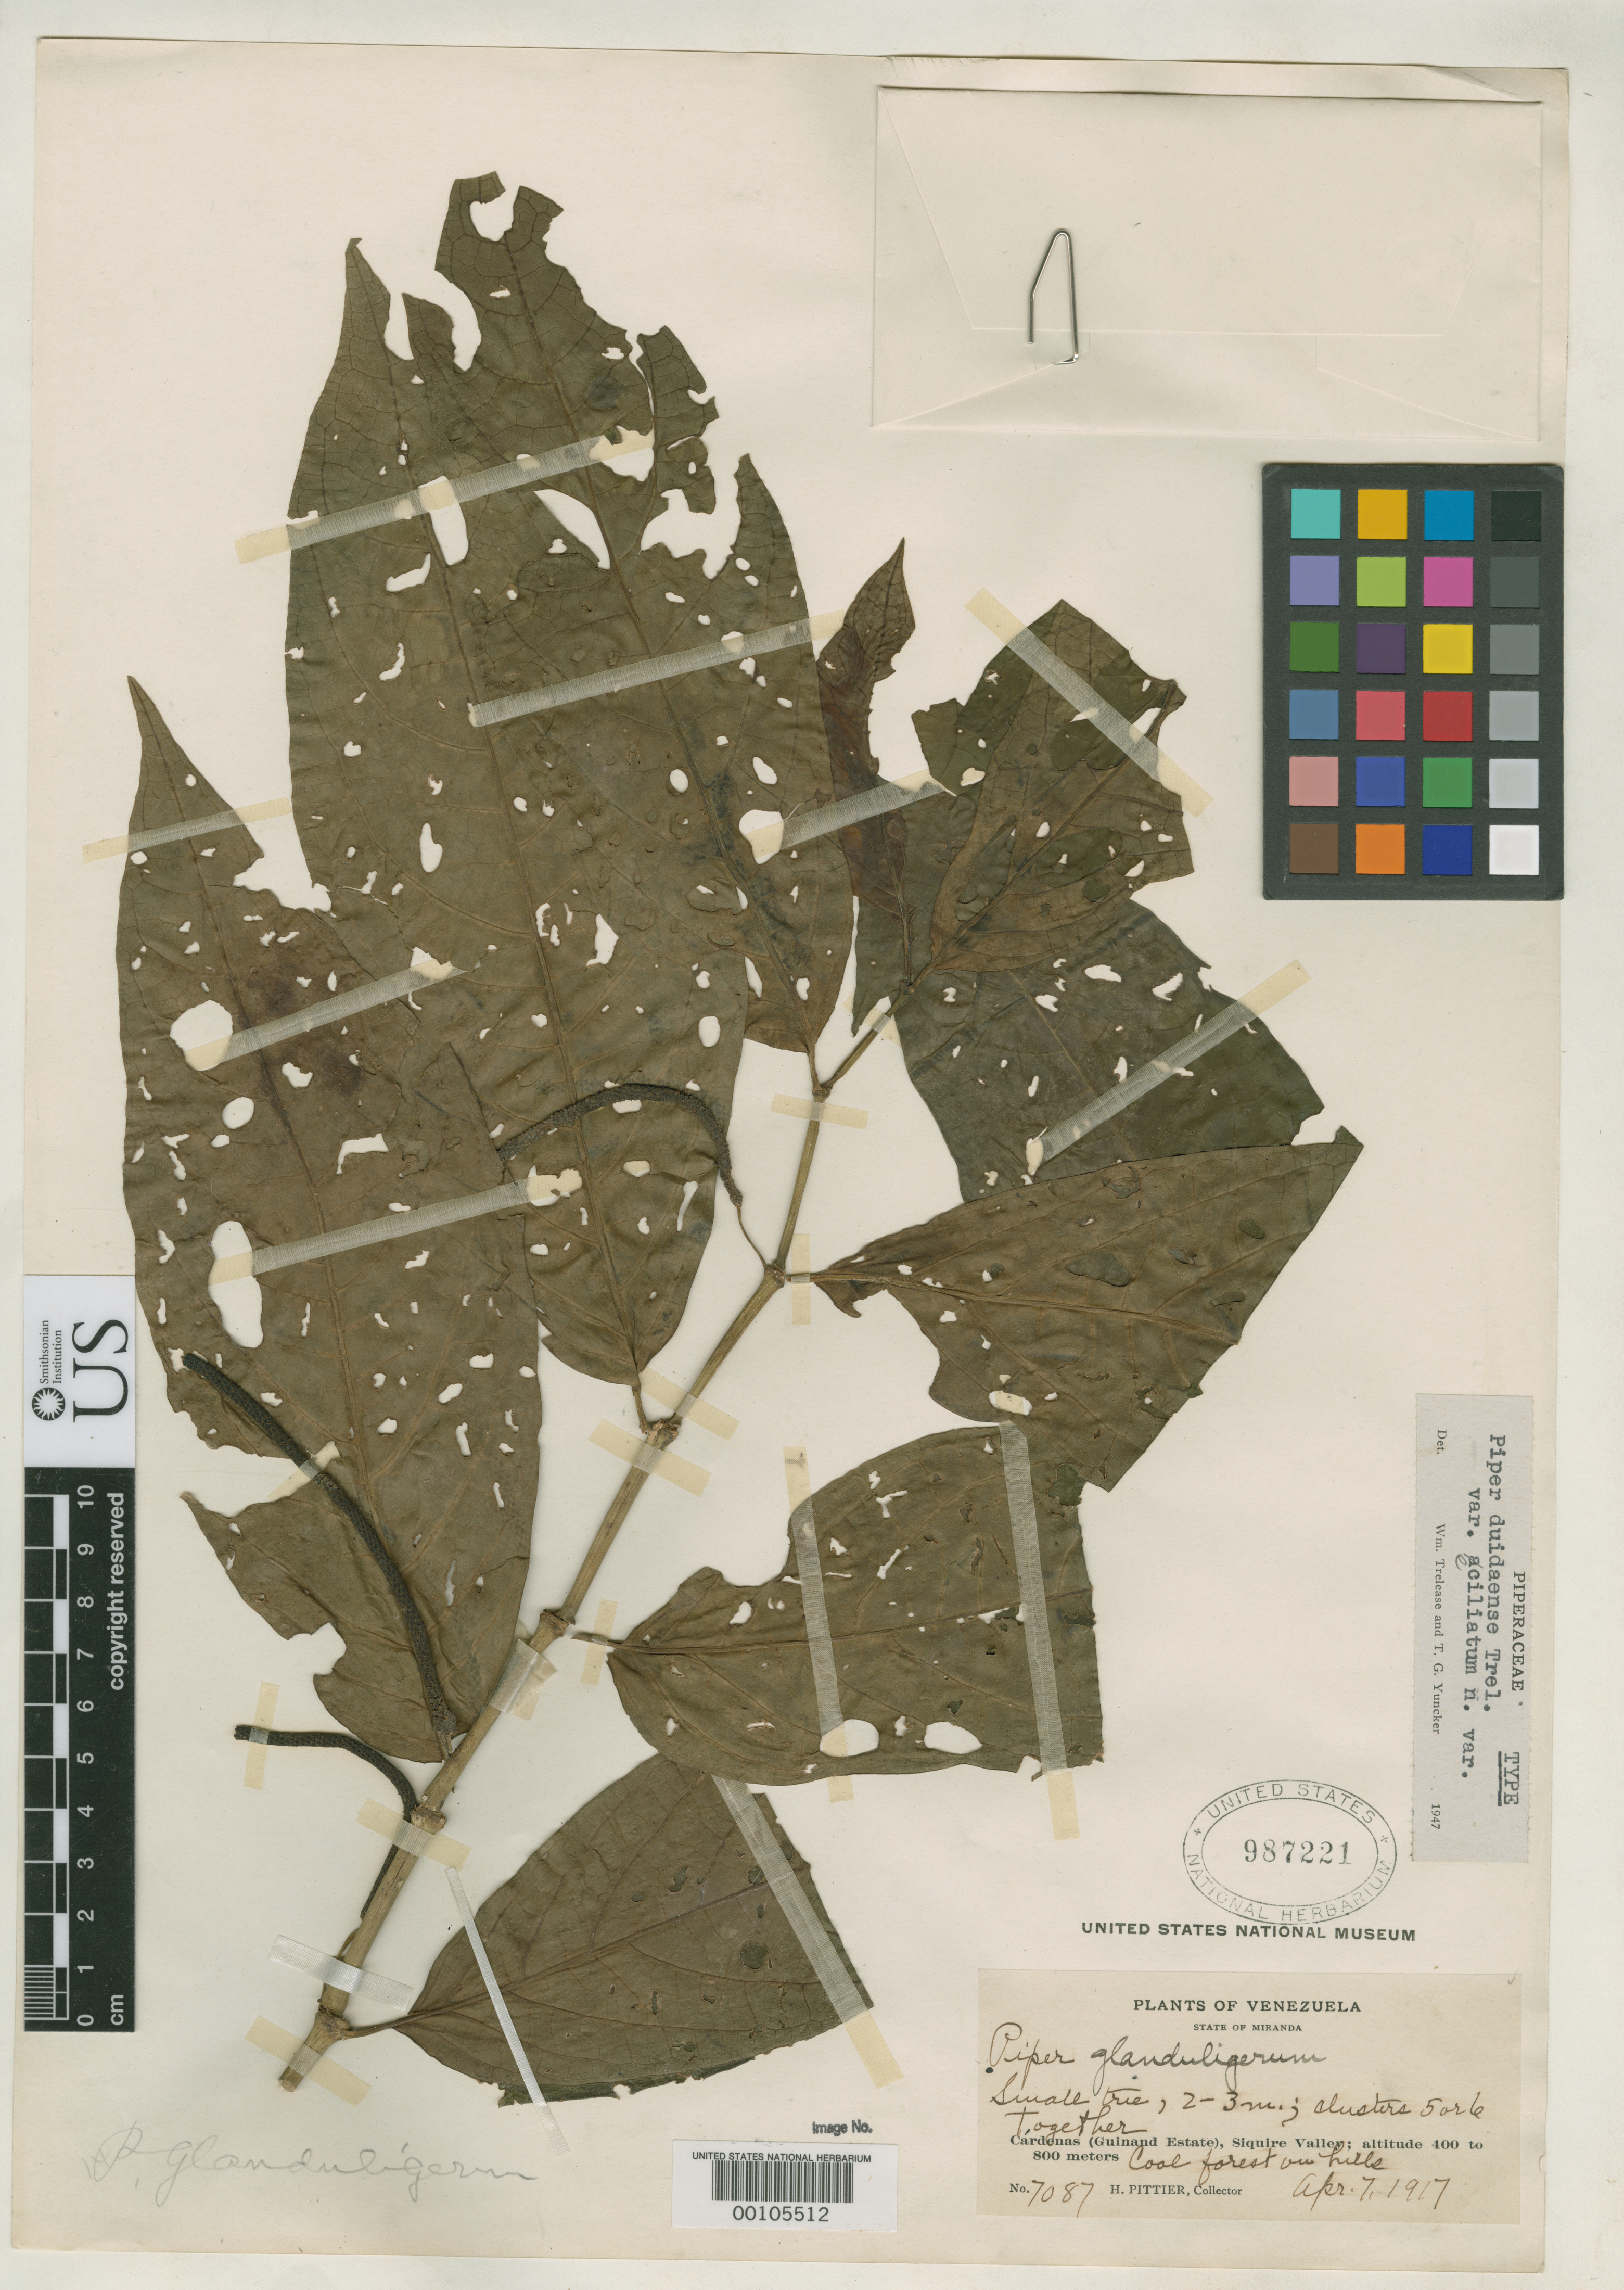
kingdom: Plantae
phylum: Tracheophyta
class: Magnoliopsida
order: Piperales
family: Piperaceae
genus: Piper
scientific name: Piper duidaense var. eciliatum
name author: Trel. & Yunck.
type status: Holotype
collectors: H. F. Pittier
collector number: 7087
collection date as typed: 07 Apr 1917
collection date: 1917-04-07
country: Venezuela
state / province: Miranda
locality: Cardenas, Guinard Estate, Siquire Valley.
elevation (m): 400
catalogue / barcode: US 987221